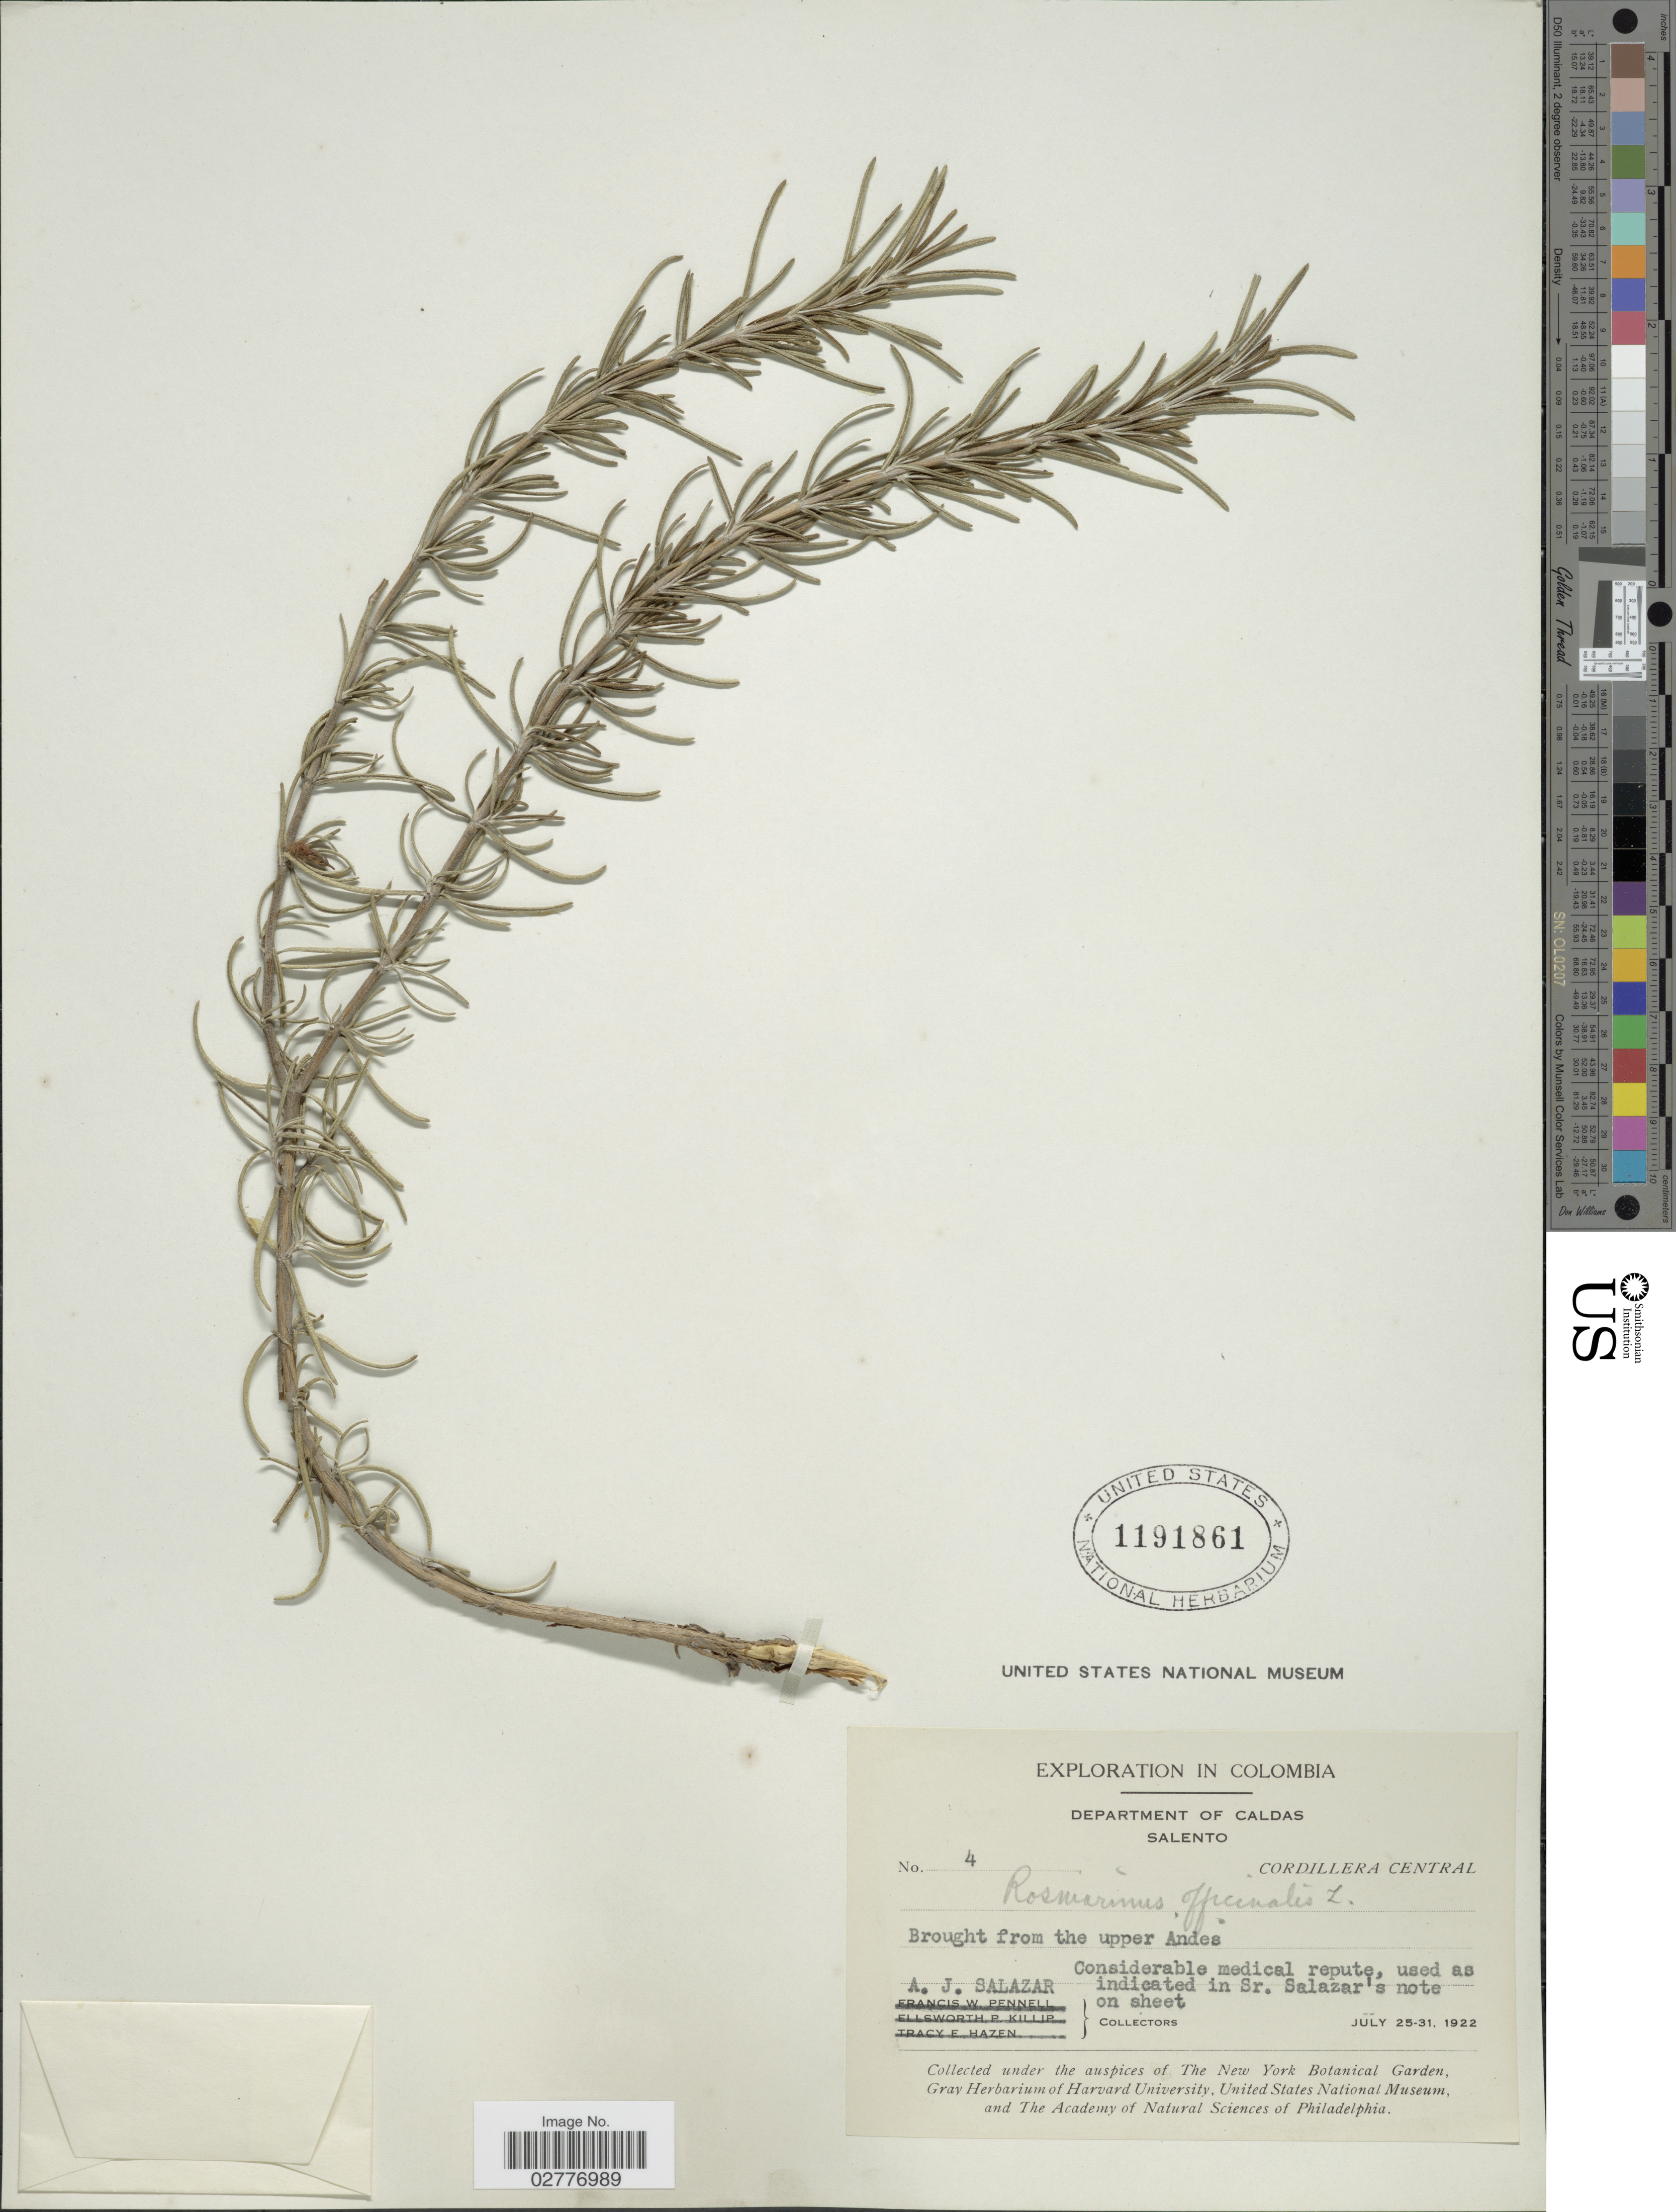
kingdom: Plantae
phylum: Tracheophyta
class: Magnoliopsida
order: Lamiales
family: Lamiaceae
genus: Rosmarinus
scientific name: Rosmarinus officinalis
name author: L.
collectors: A. Salazar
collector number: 4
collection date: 1922-07-25/1922-07-31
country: Colombia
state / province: Caldas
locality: Department of Caldas. Salento. Cordillera Central.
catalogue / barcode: US 1191861